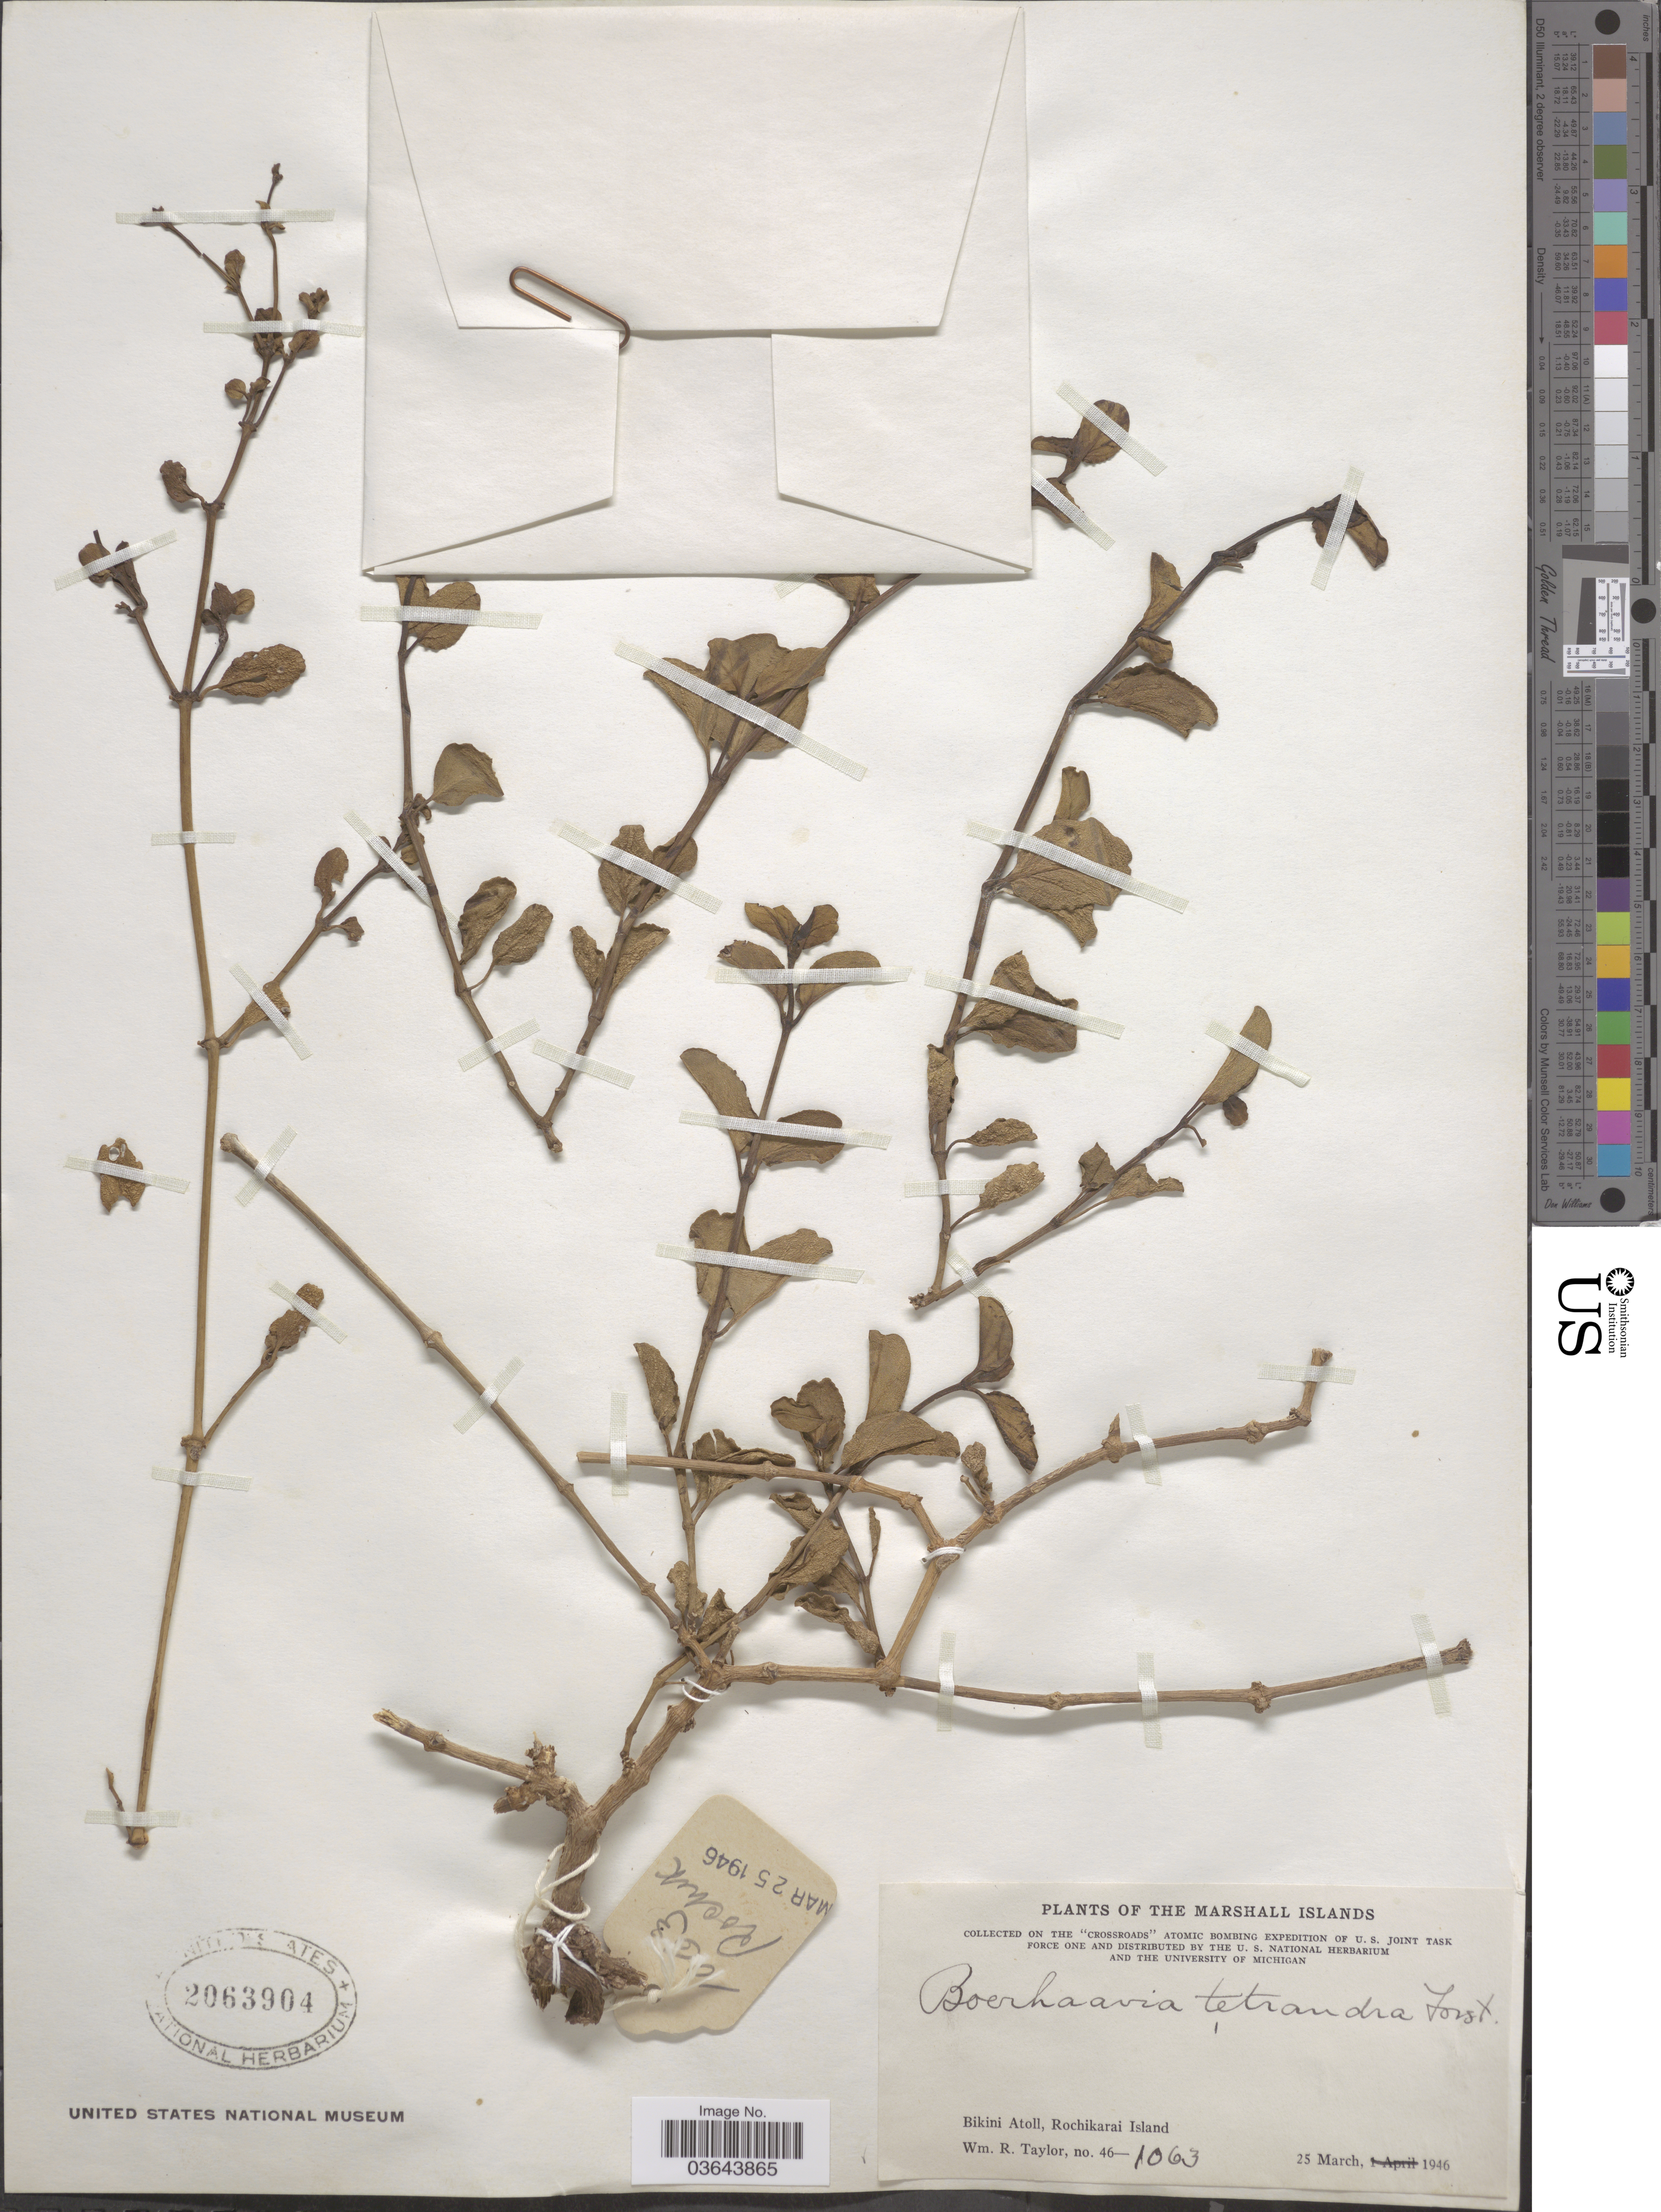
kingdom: Plantae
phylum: Tracheophyta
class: Magnoliopsida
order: Caryophyllales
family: Nyctaginaceae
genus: Boerhavia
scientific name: Boerhavia tetrandra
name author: G. Forst.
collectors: W. R. Taylor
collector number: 46-1063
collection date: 1946-03-25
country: Marshall Islands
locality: Bikini Atoll, Rochikarai Island.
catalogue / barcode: US 2063904